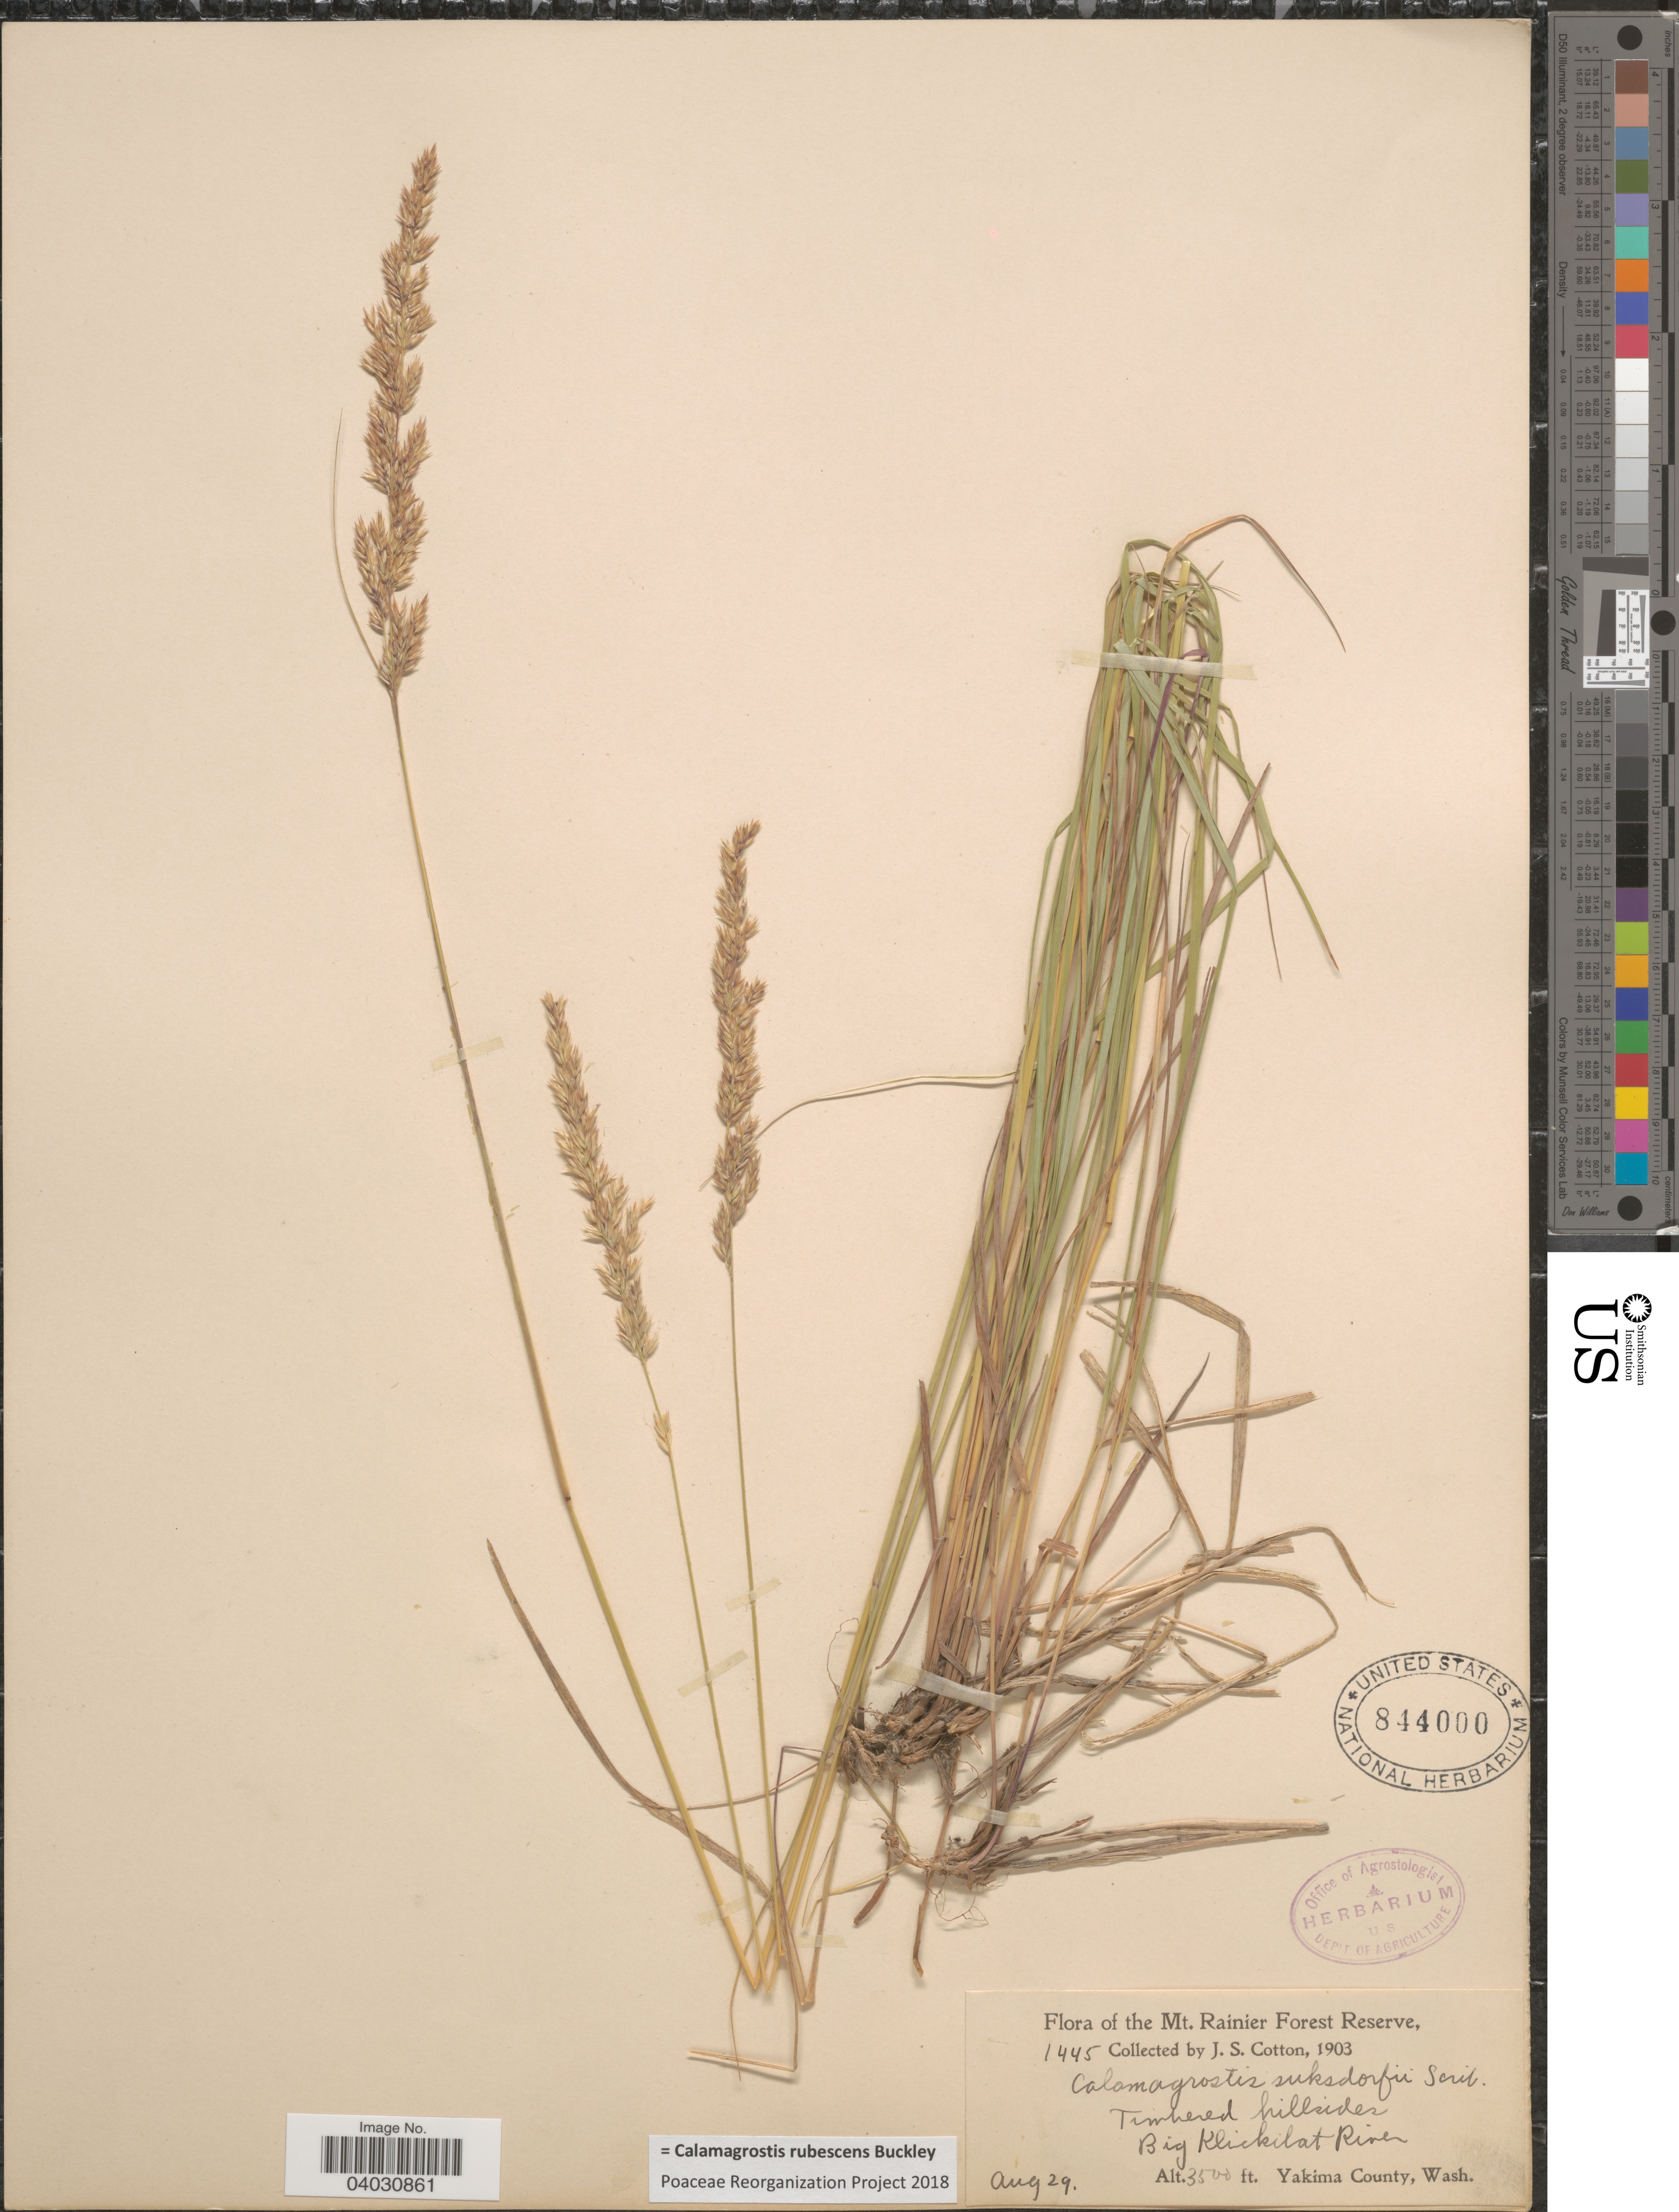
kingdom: Plantae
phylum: Tracheophyta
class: Liliopsida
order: Poales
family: Poaceae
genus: Calamagrostis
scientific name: Calamagrostis rubescens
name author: Buckley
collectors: J. S. Cotton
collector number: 1445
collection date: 1903-08-29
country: United States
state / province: Washington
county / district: Klickitat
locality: Mt. Rainier Forest Reserve. Timbered hillsides. Big Klickitat River.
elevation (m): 1067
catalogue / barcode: US 844000